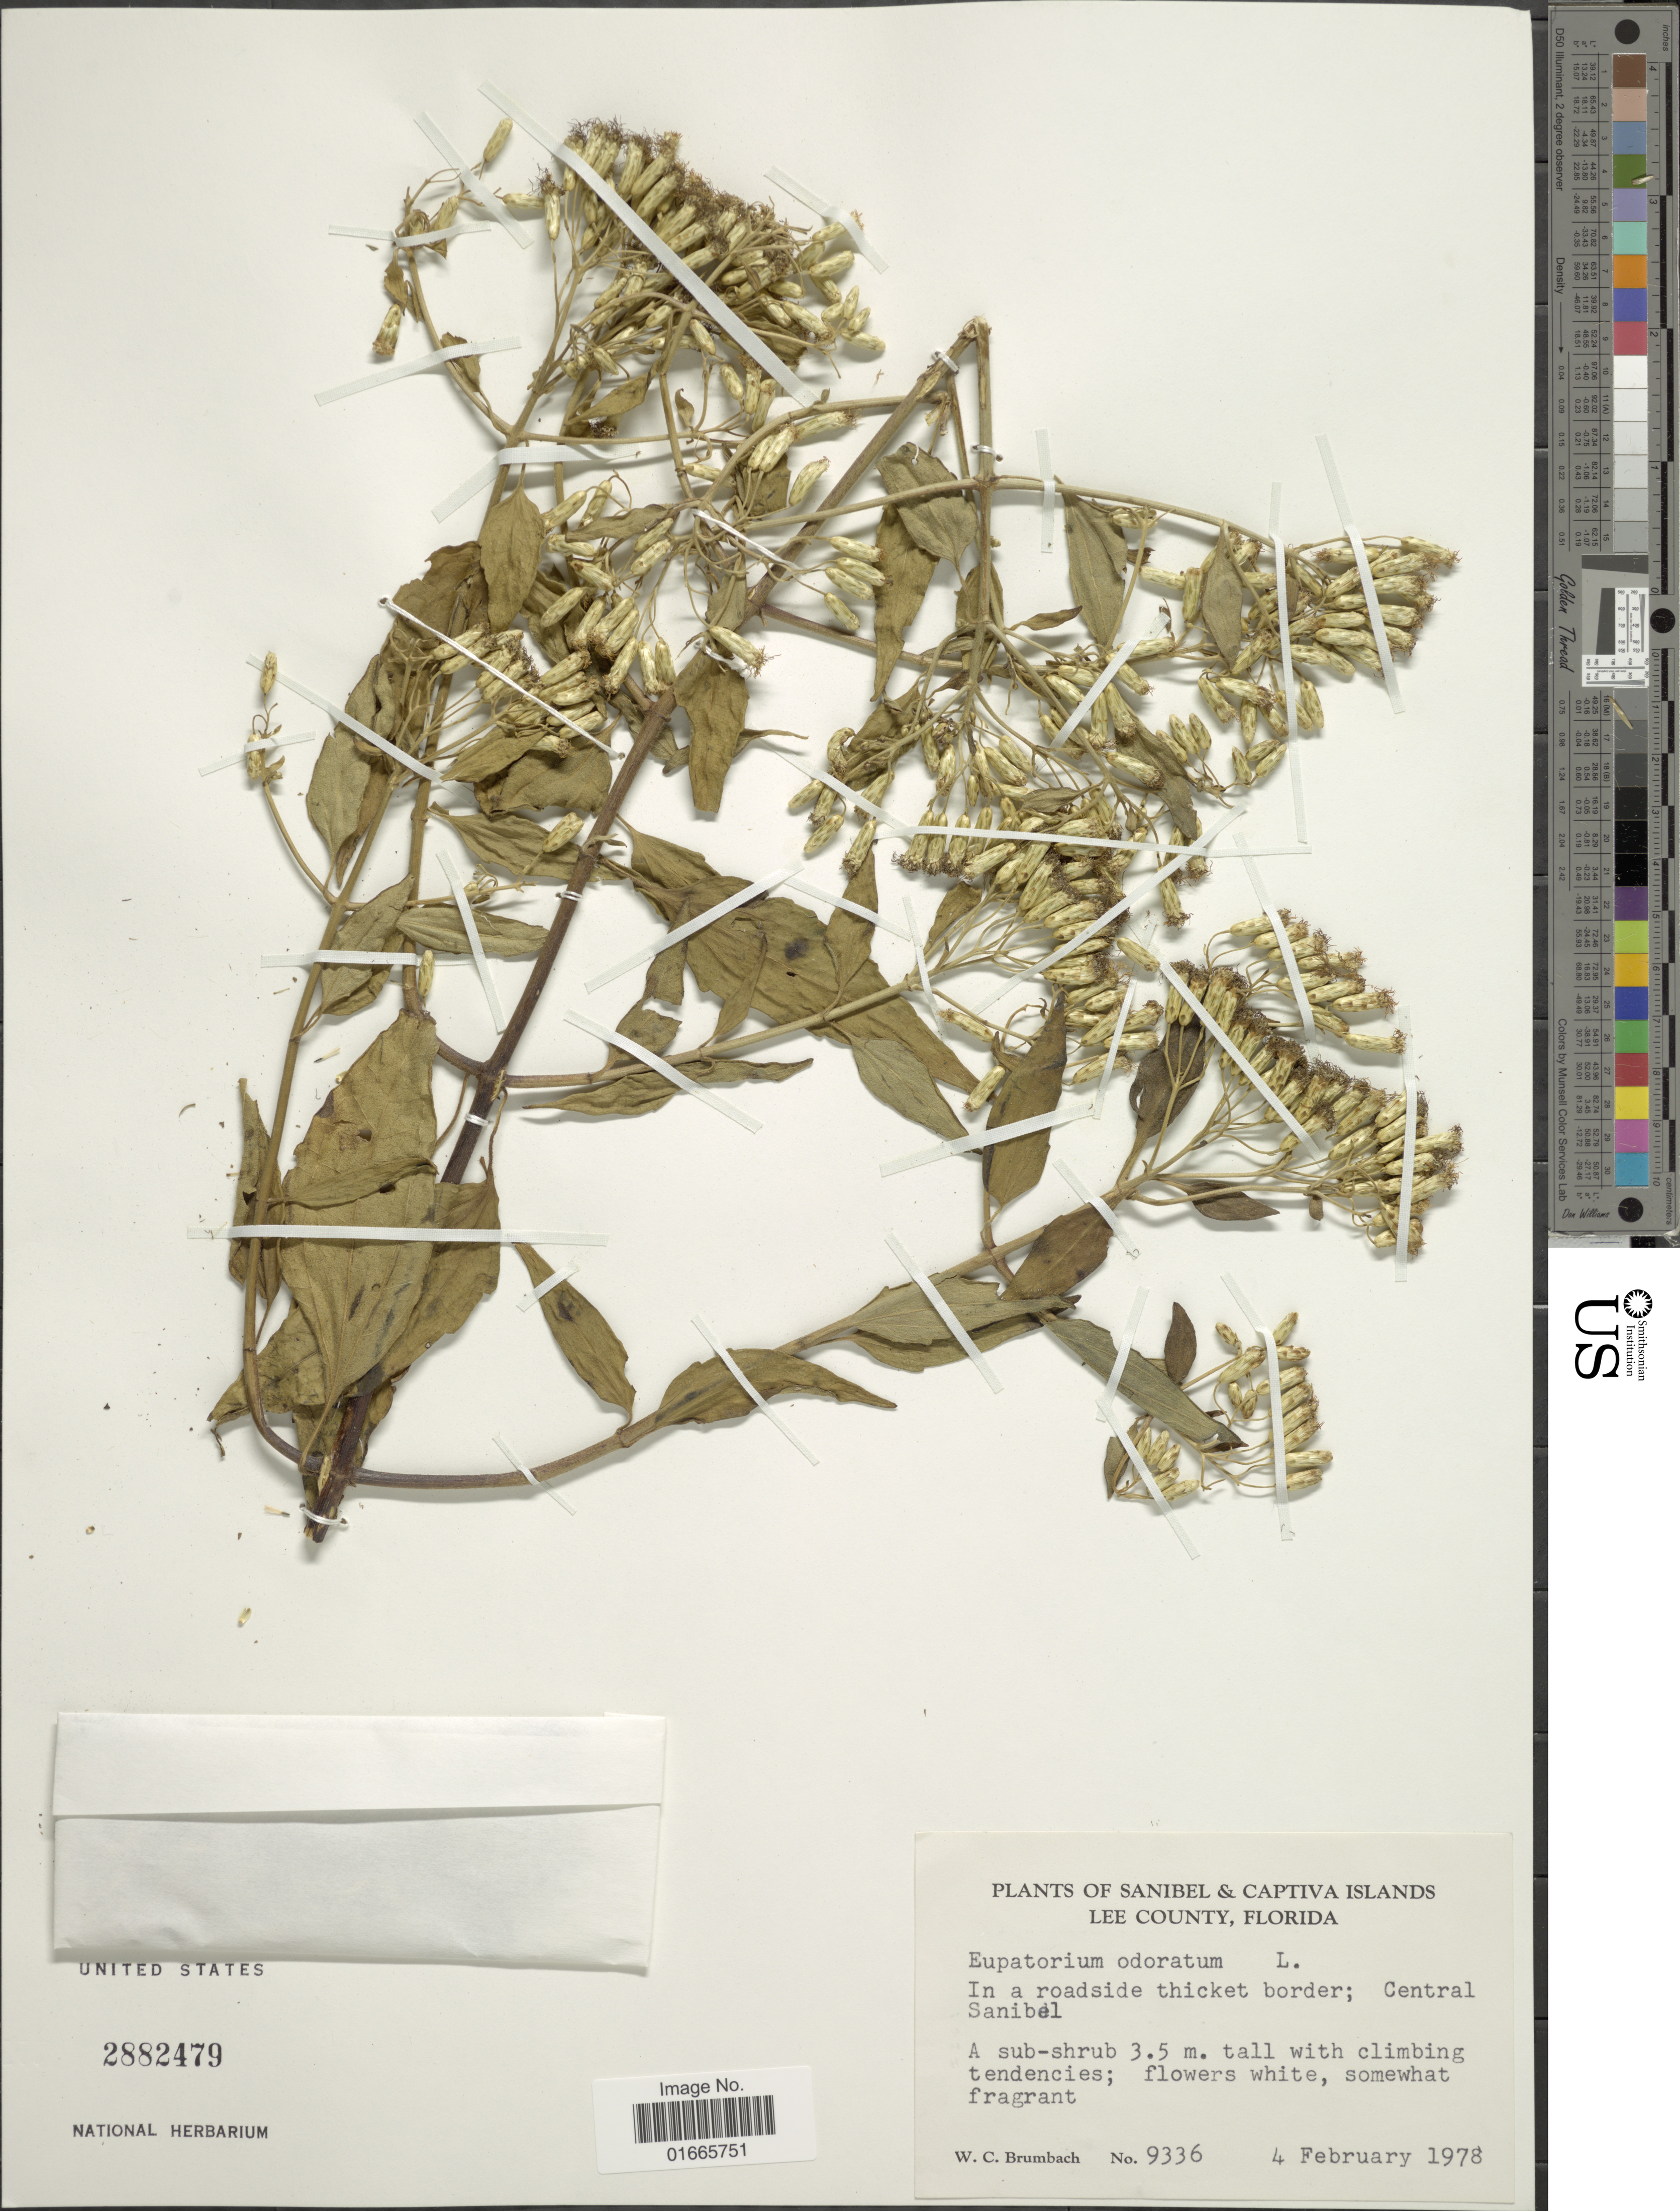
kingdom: Plantae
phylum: Tracheophyta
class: Magnoliopsida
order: Asterales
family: Asteraceae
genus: Chromolaena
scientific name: Chromolaena odorata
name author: (L.) R.M. King & H. Rob.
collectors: W. C. Brumbach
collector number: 9336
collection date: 1978-02-04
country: United States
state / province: Florida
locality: Sanibel & Captiva Islands. Lee County, Central Sanibel.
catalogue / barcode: US 2882479